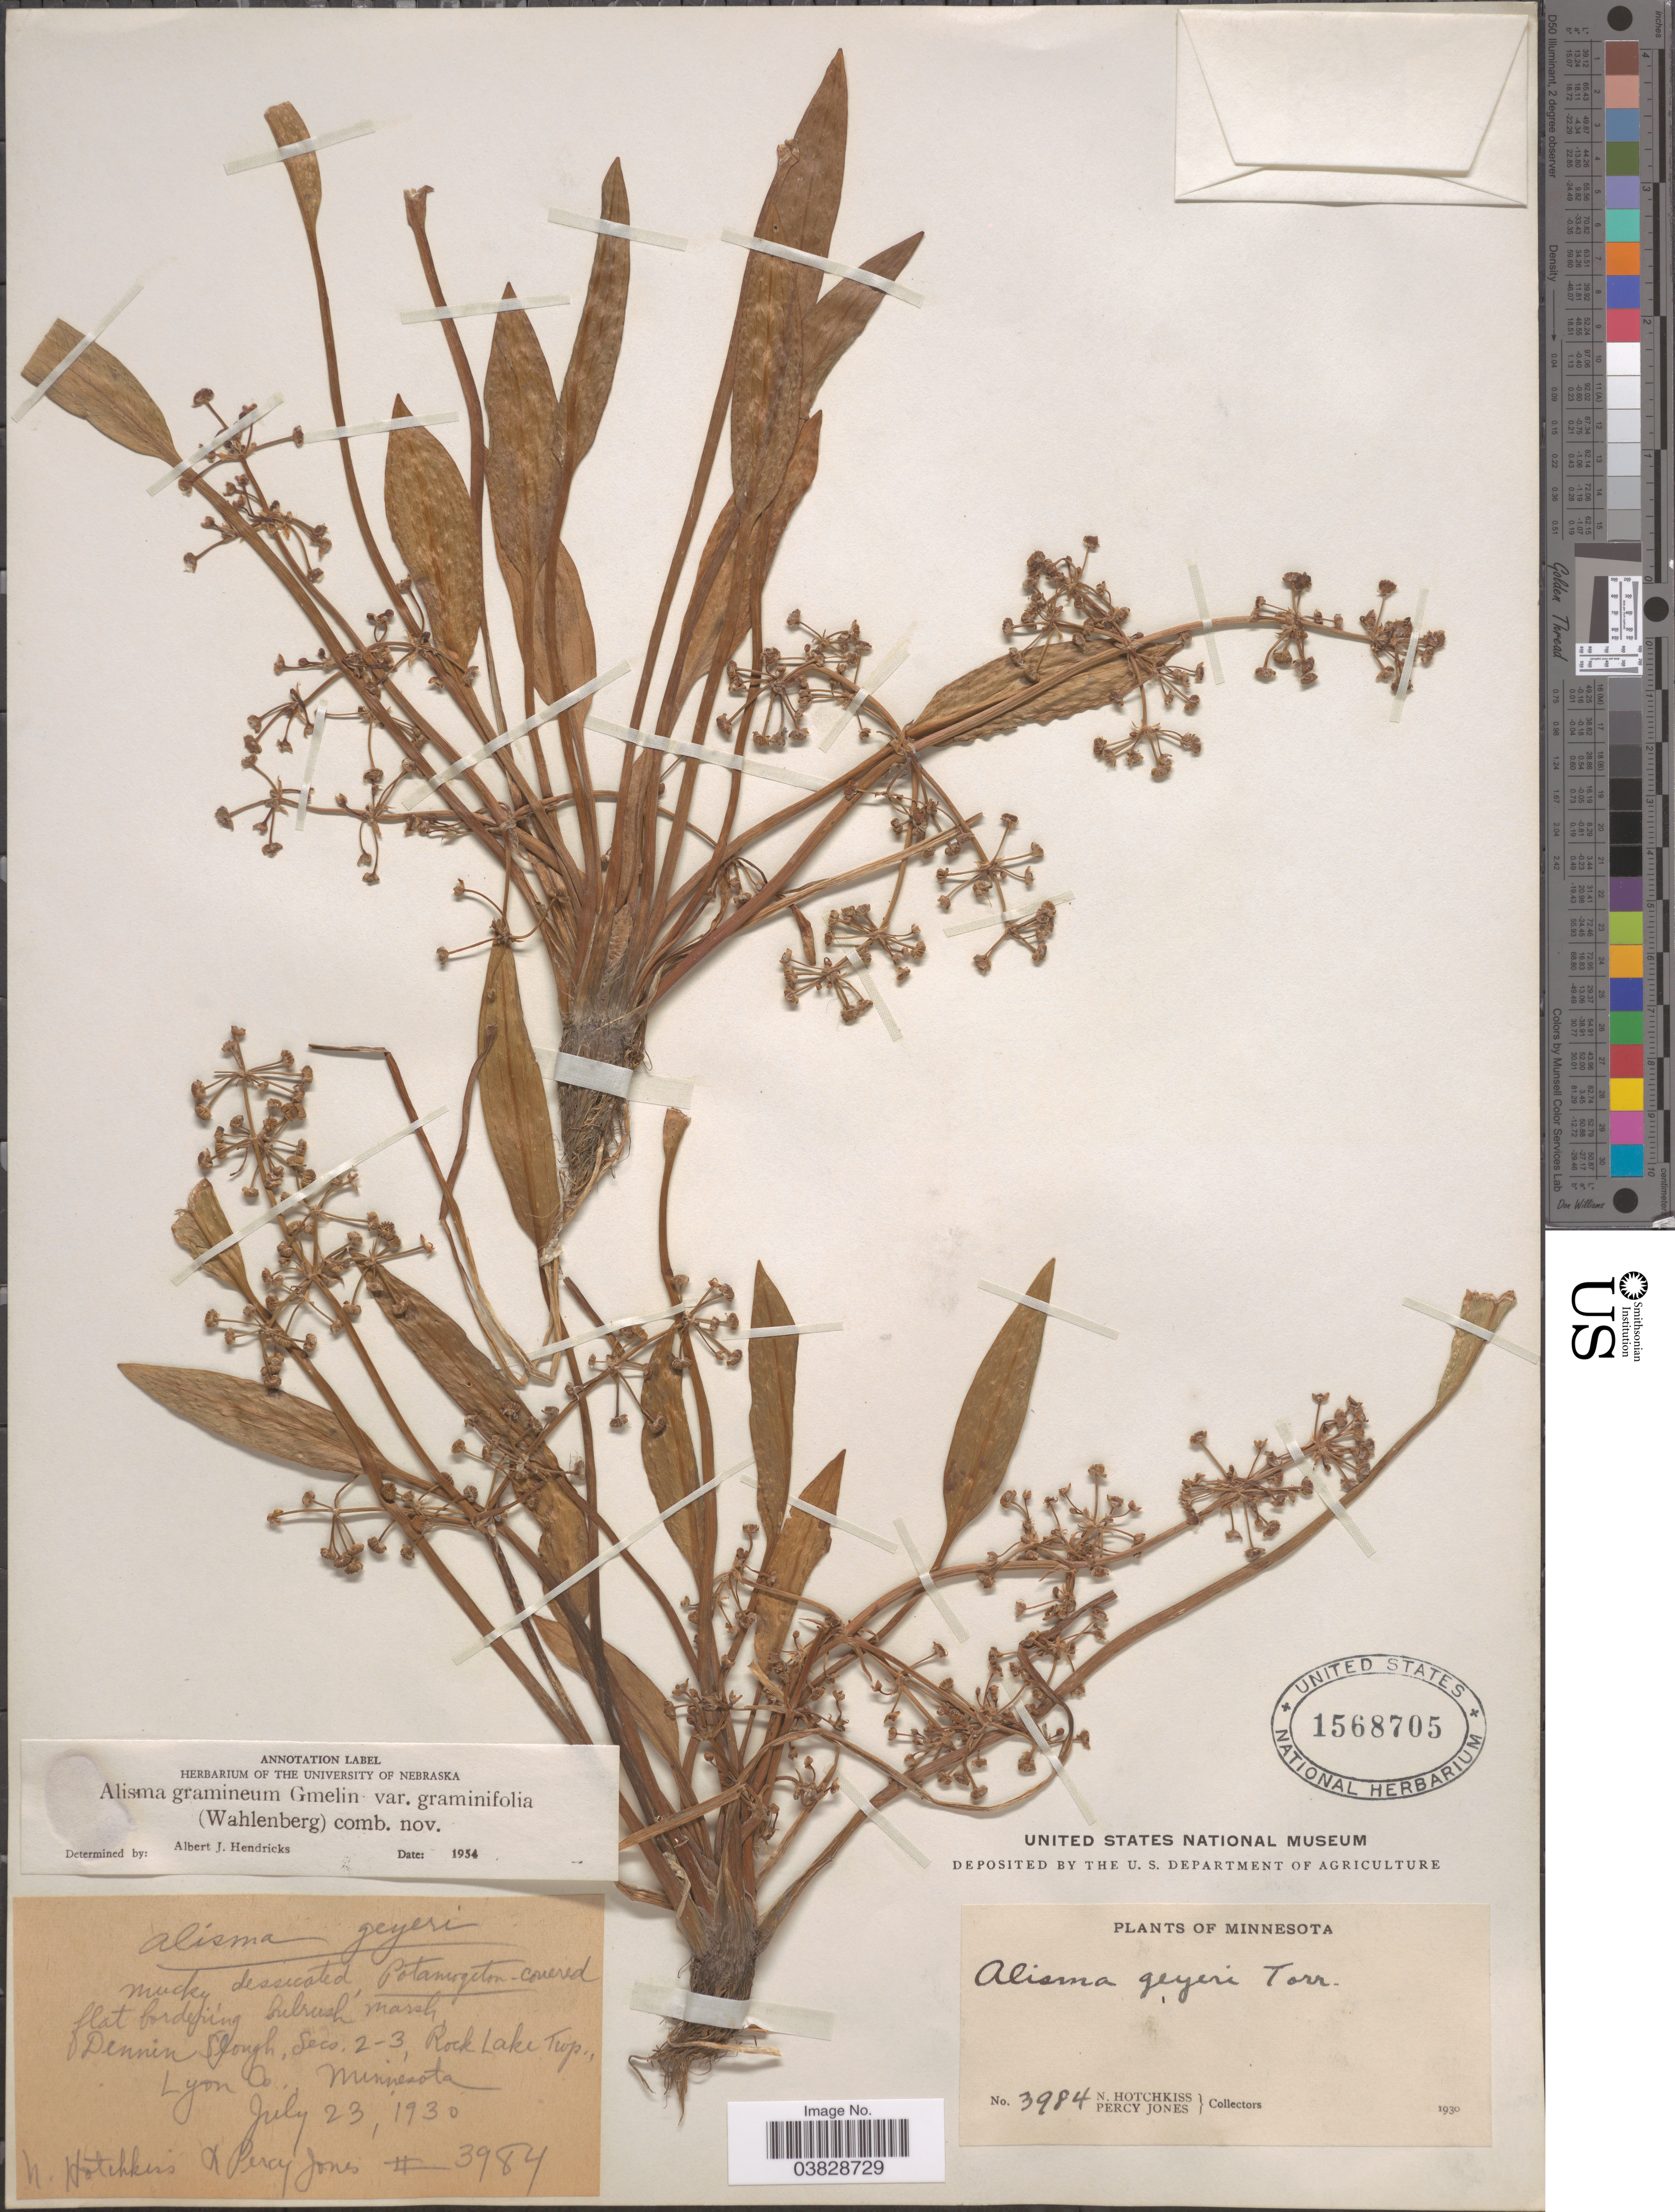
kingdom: Plantae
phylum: Tracheophyta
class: Liliopsida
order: Alismatales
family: Alismataceae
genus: Alisma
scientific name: Alisma gramineum var. graminifolia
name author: (Wahlenb.) A.J.Hendricks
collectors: N. Hotchkiss & P. Jones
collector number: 3984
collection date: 1930-07-23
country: United States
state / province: Minnesota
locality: Mucky dessicated, Potamogeton-covered flat bordering bulrush marsh. Dennin Slough, Secs. 2-3, Rock Lake Trop., Lyon Co.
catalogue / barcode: US 1568705